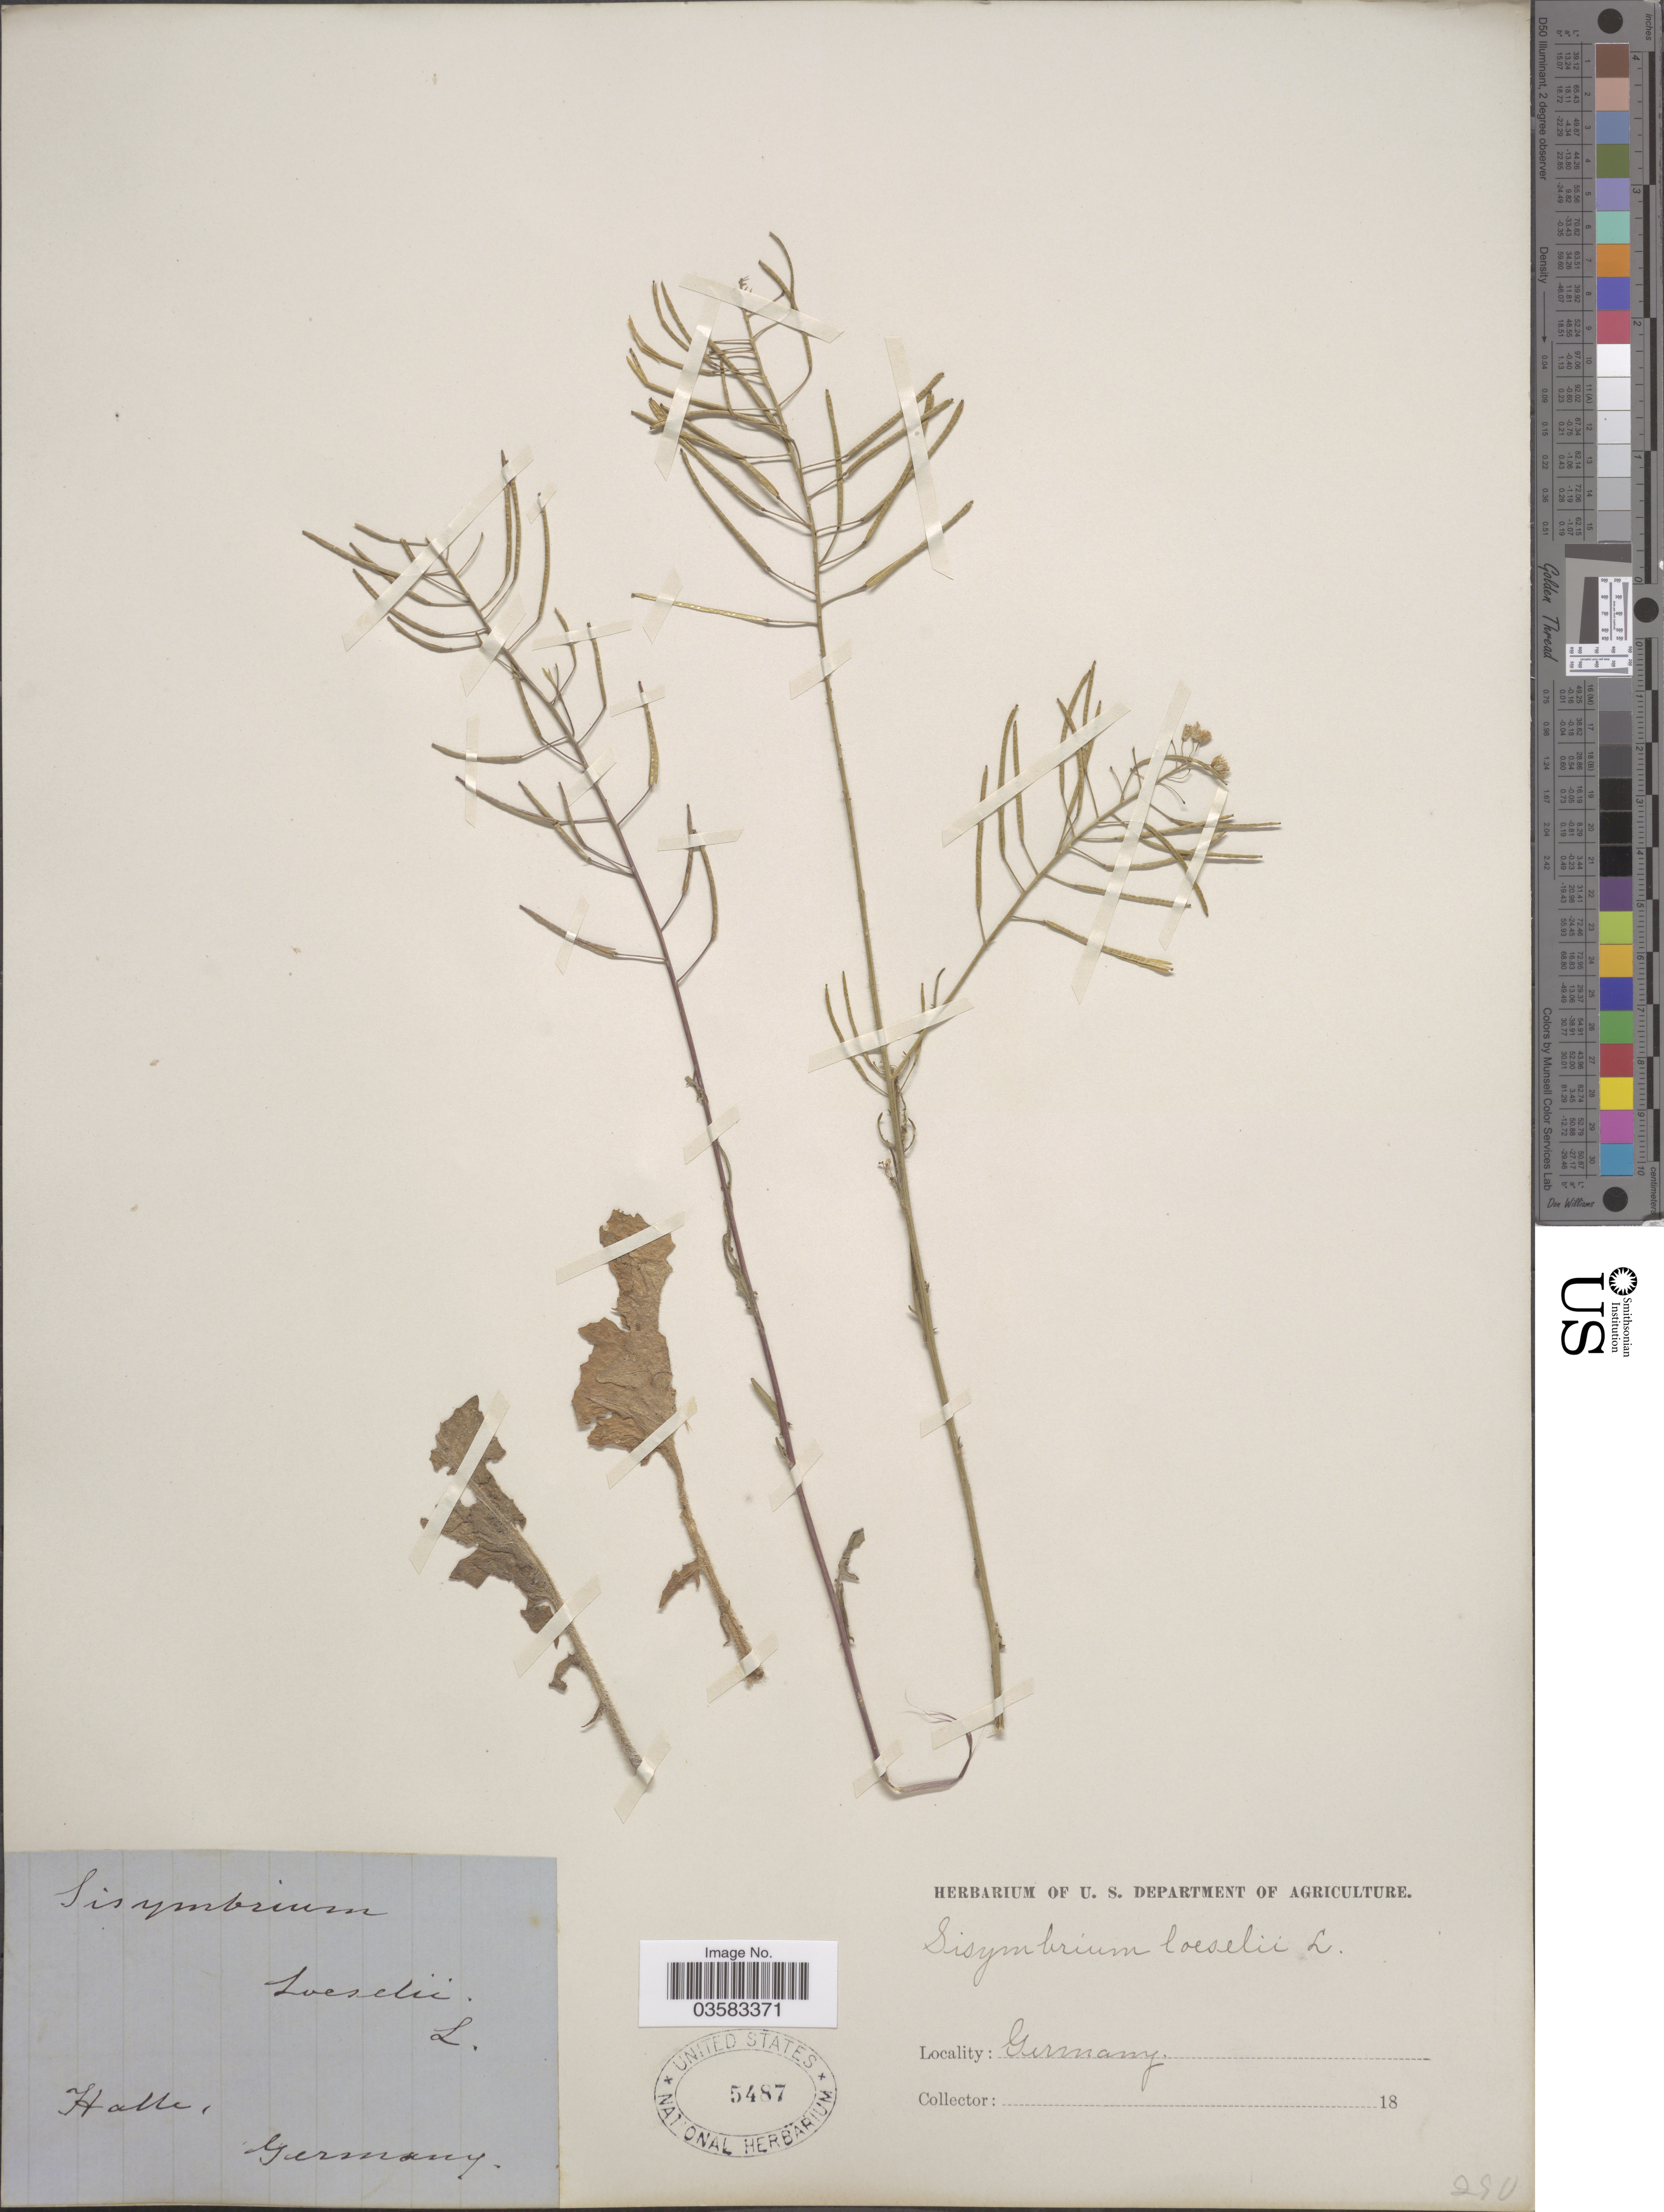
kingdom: Plantae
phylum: Tracheophyta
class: Magnoliopsida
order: Brassicales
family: Brassicaceae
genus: Sisymbrium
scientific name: Sisymbrium loeselii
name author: L.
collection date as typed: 18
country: Germany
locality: Halle.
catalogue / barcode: US 5487